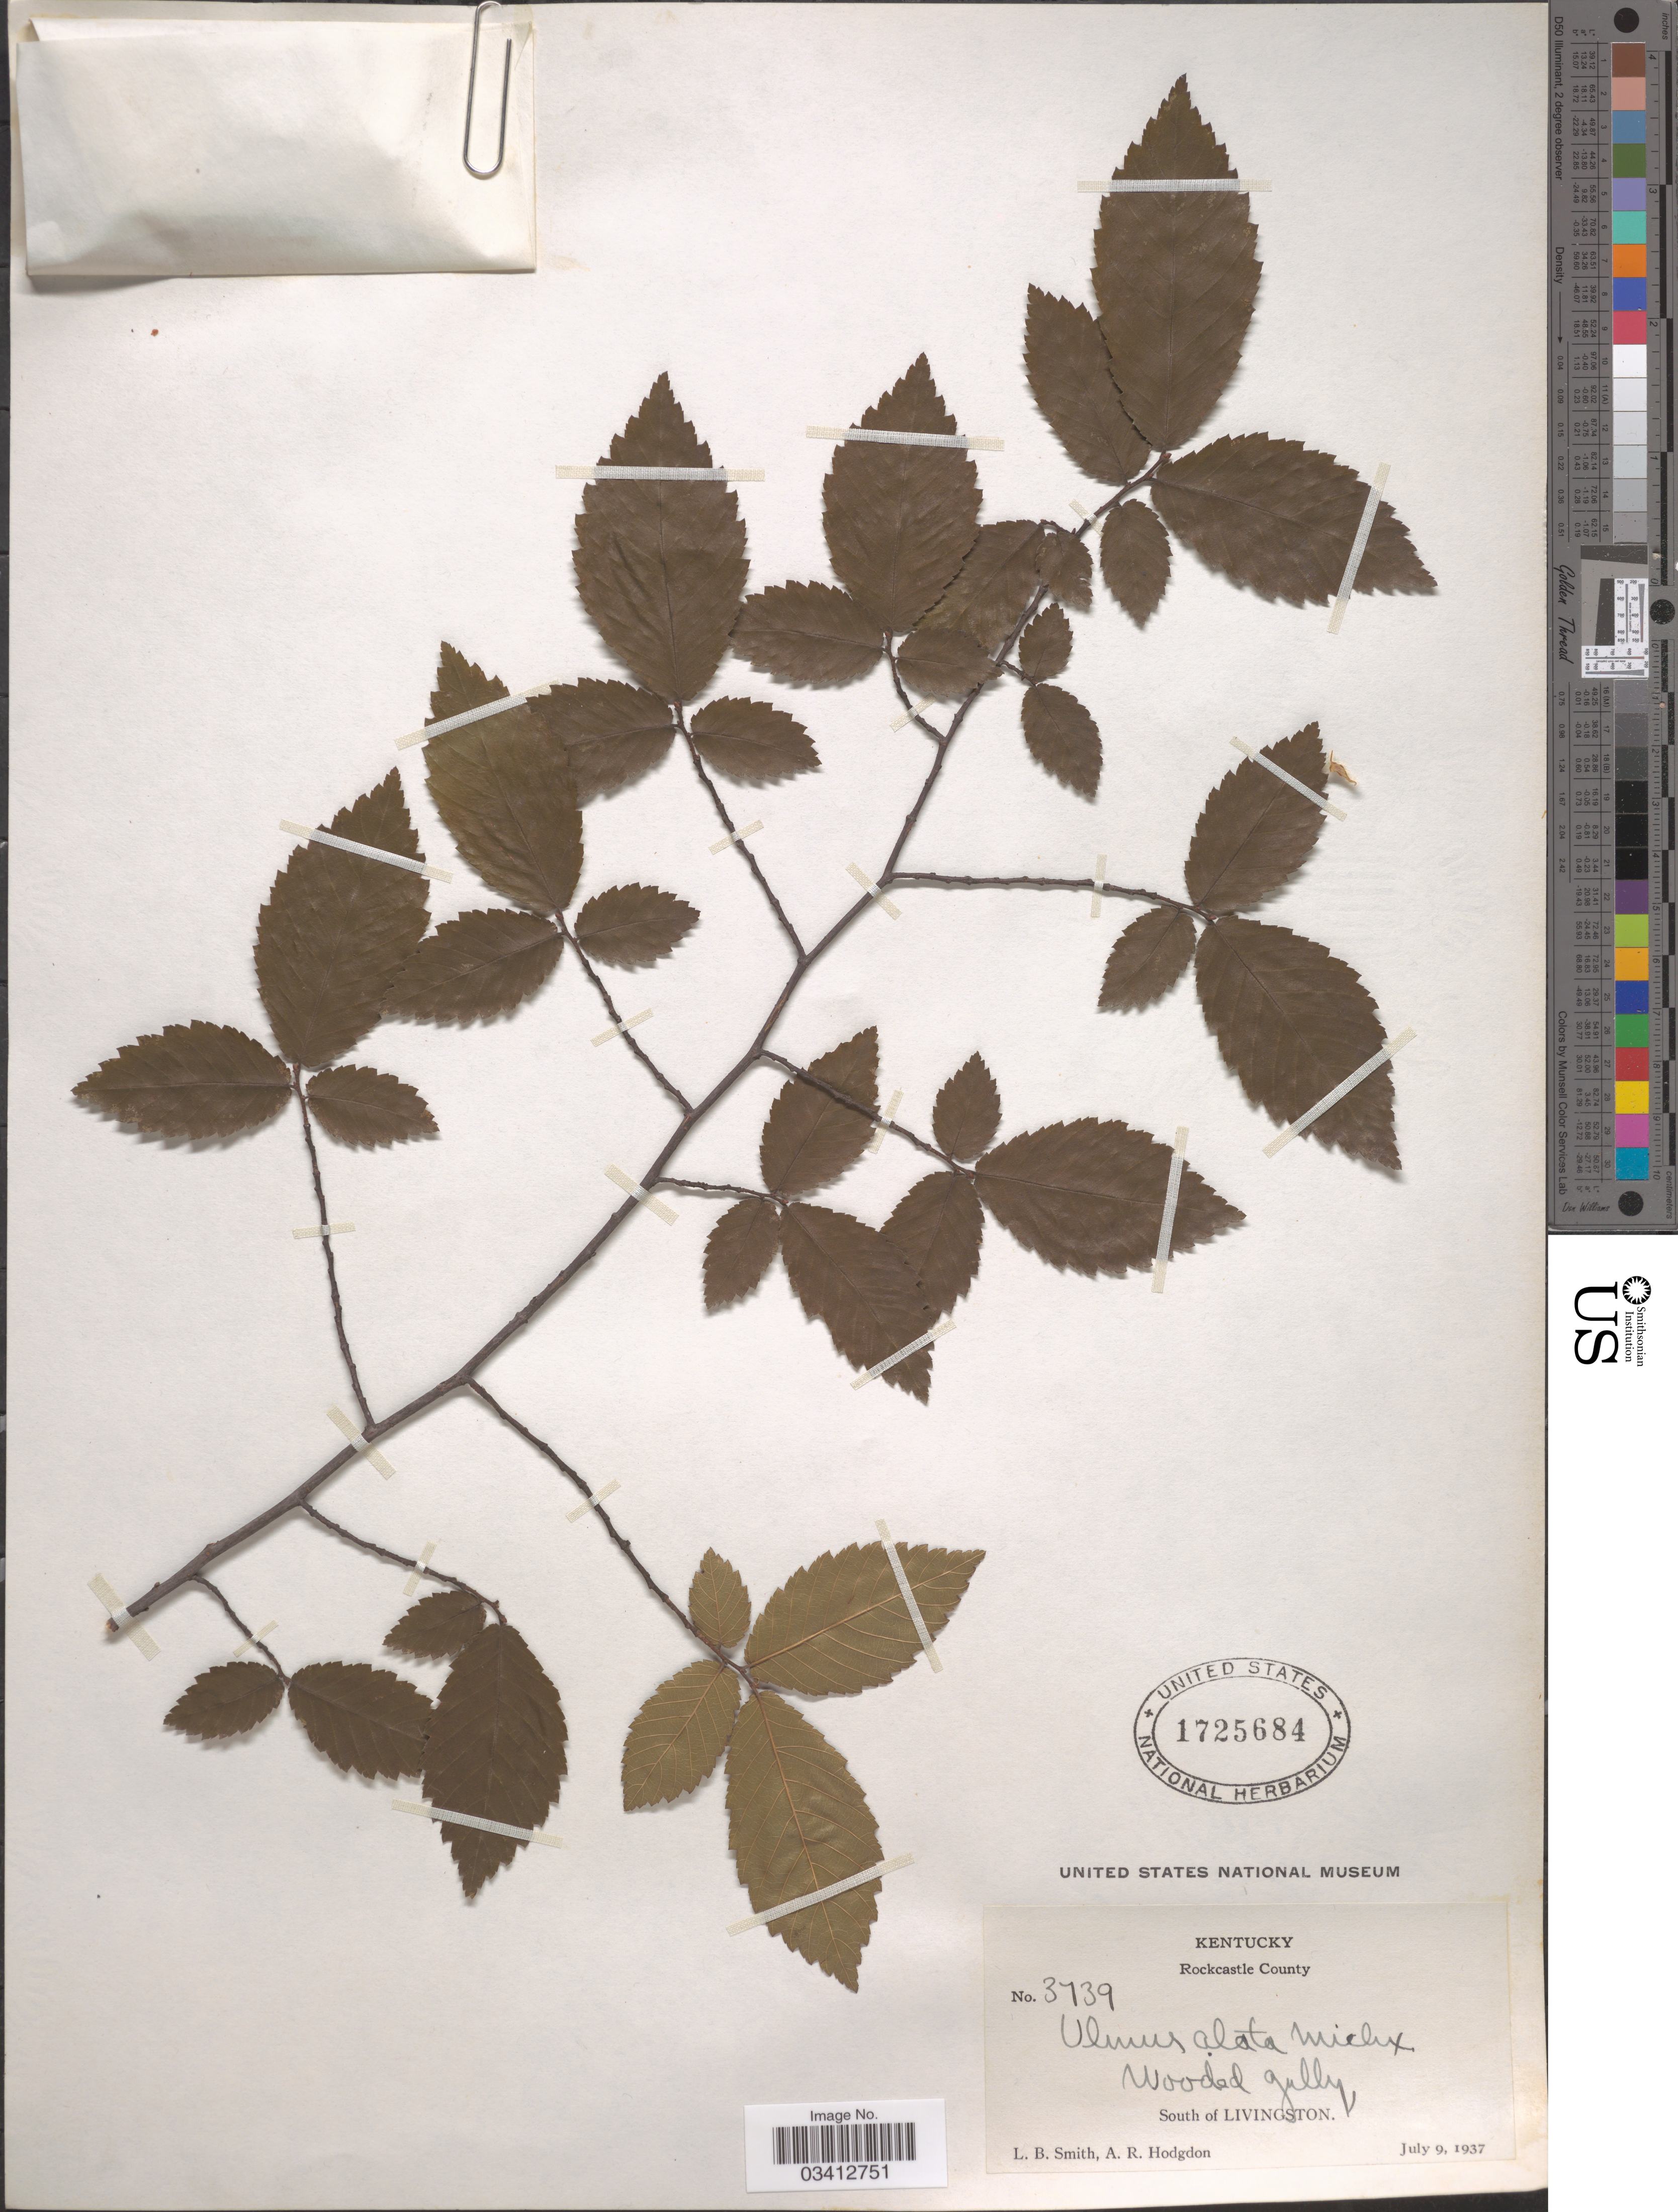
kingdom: Plantae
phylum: Tracheophyta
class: Magnoliopsida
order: Rosales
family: Ulmaceae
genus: Ulmus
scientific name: Ulmus alata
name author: Michx.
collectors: L. Smith & A. R. Hodgdon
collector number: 3739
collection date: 1937-07-09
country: United States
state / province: Kentucky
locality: Rockcastle County. Wooded gully. South of Livingston.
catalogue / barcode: US 1725684